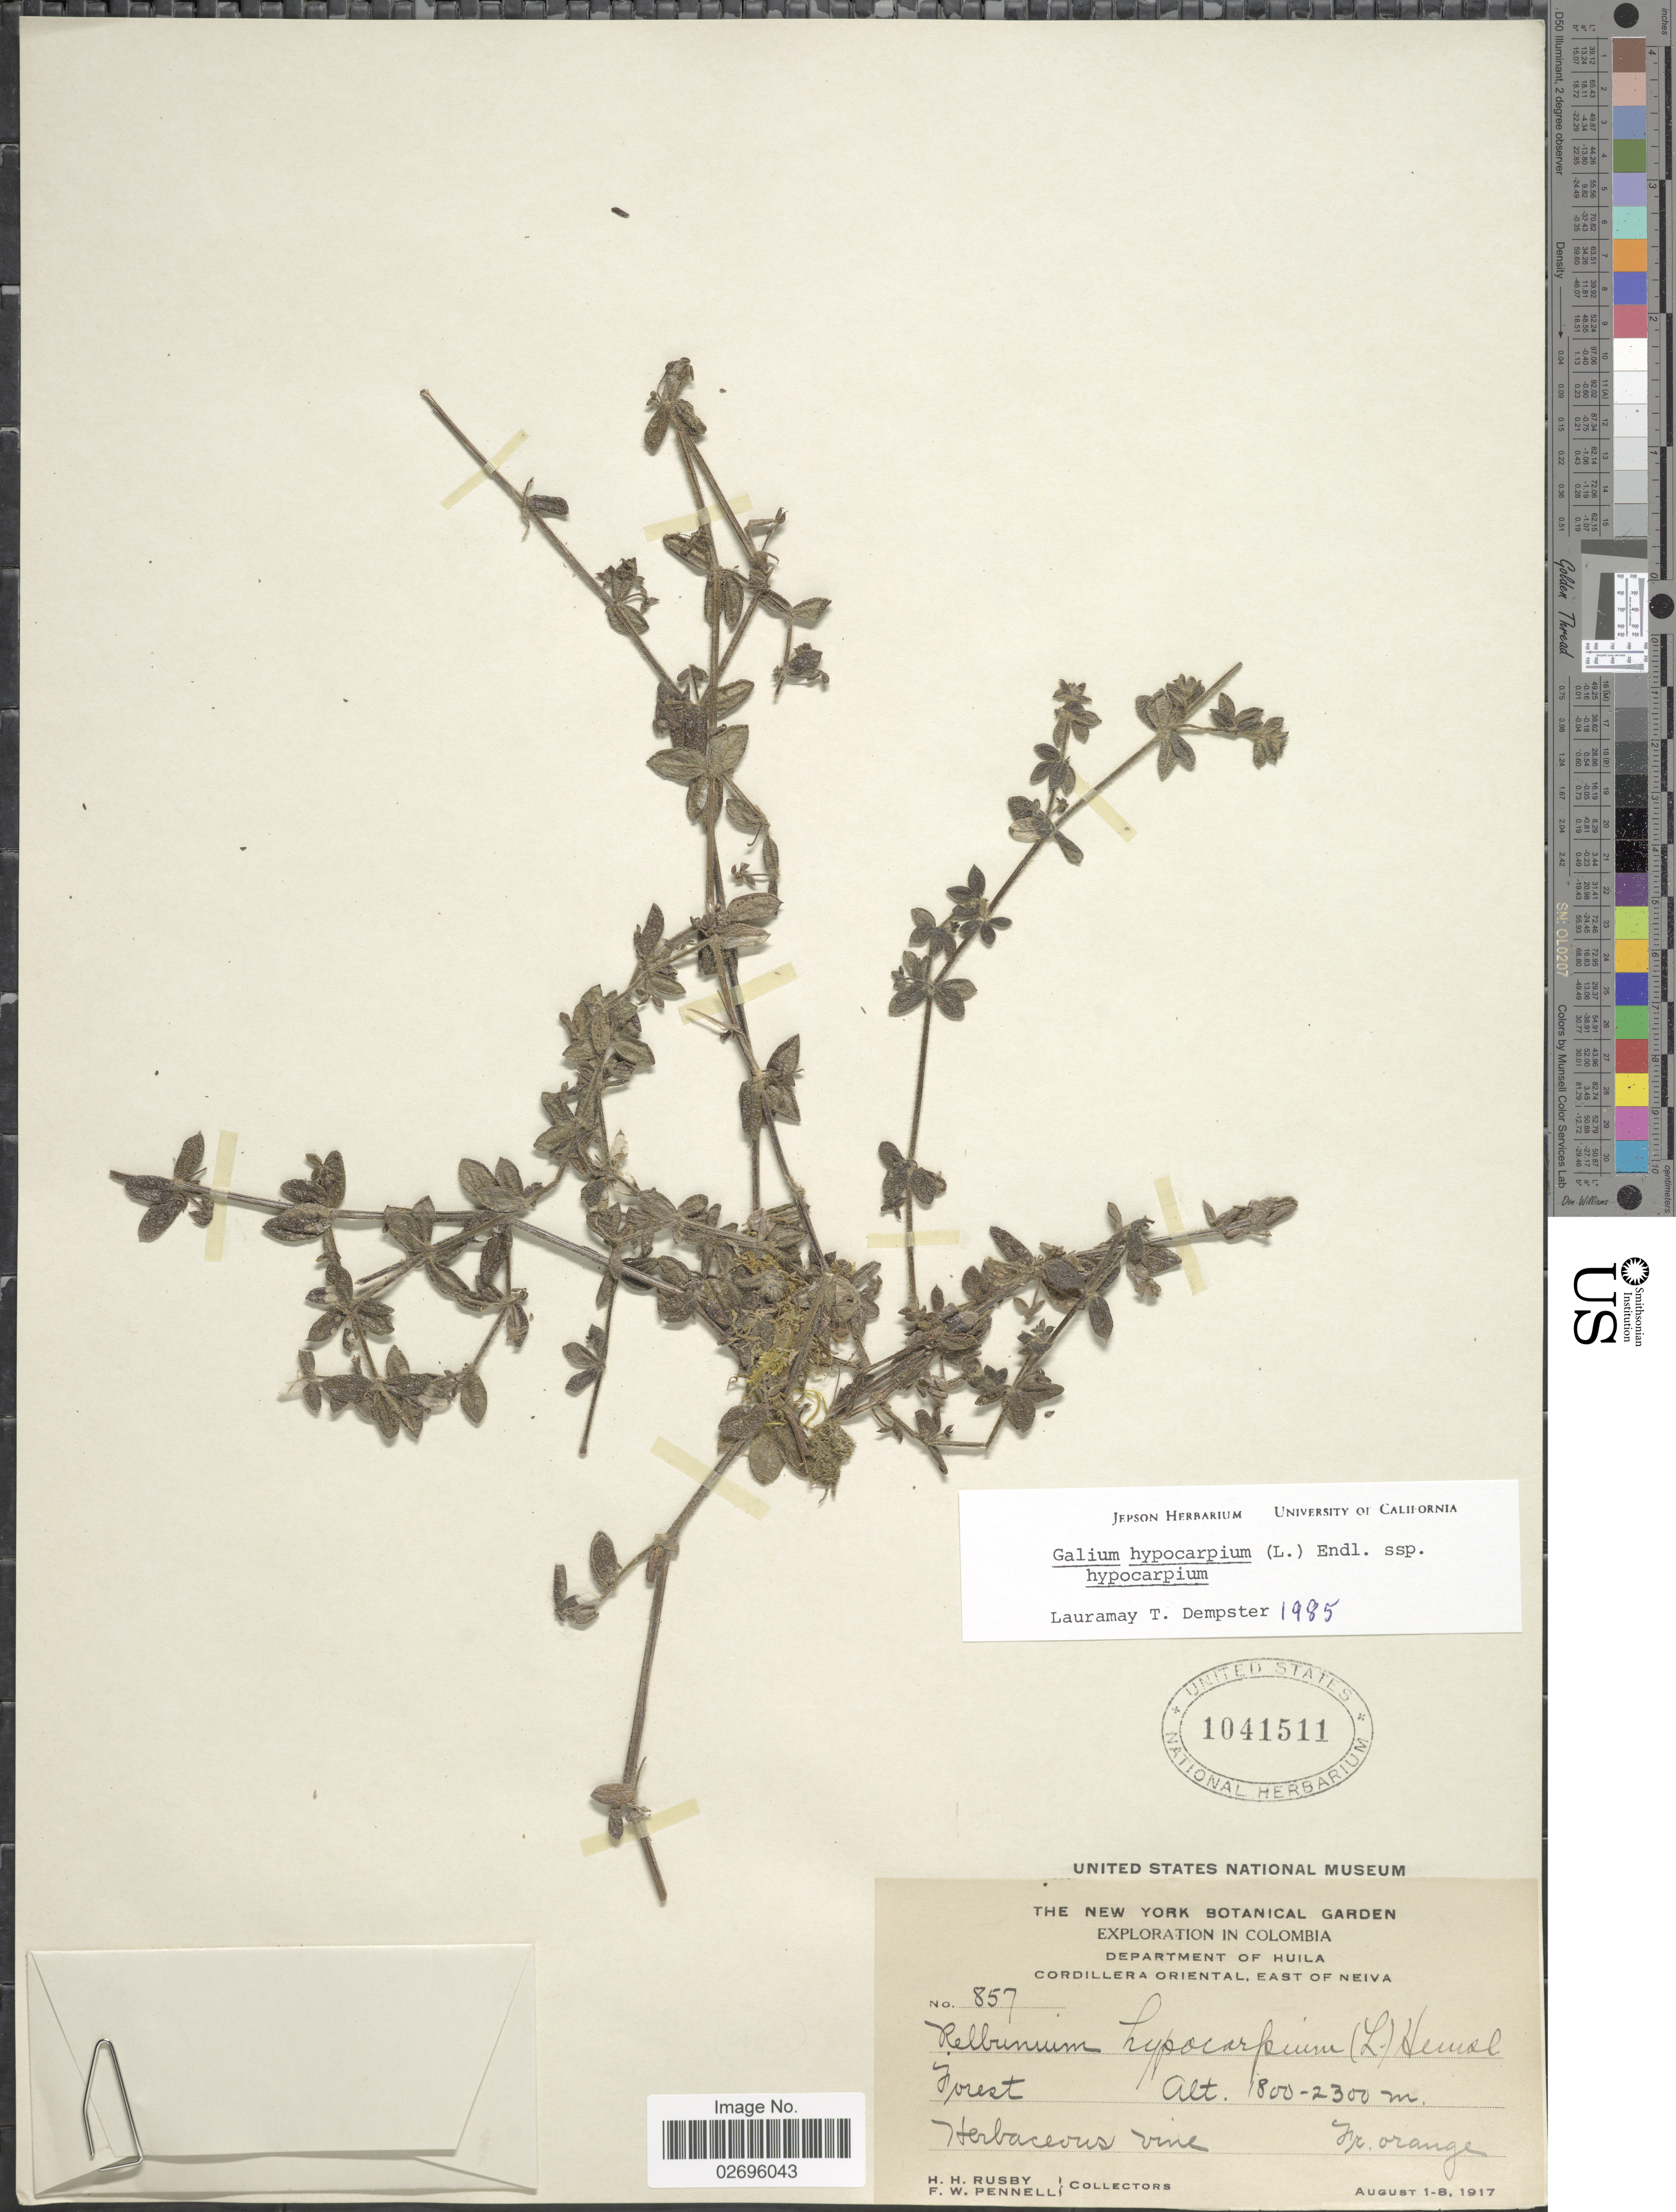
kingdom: Plantae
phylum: Tracheophyta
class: Magnoliopsida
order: Gentianales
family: Rubiaceae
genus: Galium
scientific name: Galium hypocarpium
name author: (L.) Endl. ex Griseb.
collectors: H. H. Rusby & F. W. Pennell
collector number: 857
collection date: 1917-08-01/1917-08-08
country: Colombia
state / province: Huila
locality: Department of Huila. Cordillera Oriental, east of Neiva. Forest.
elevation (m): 1800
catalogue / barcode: US 1041511